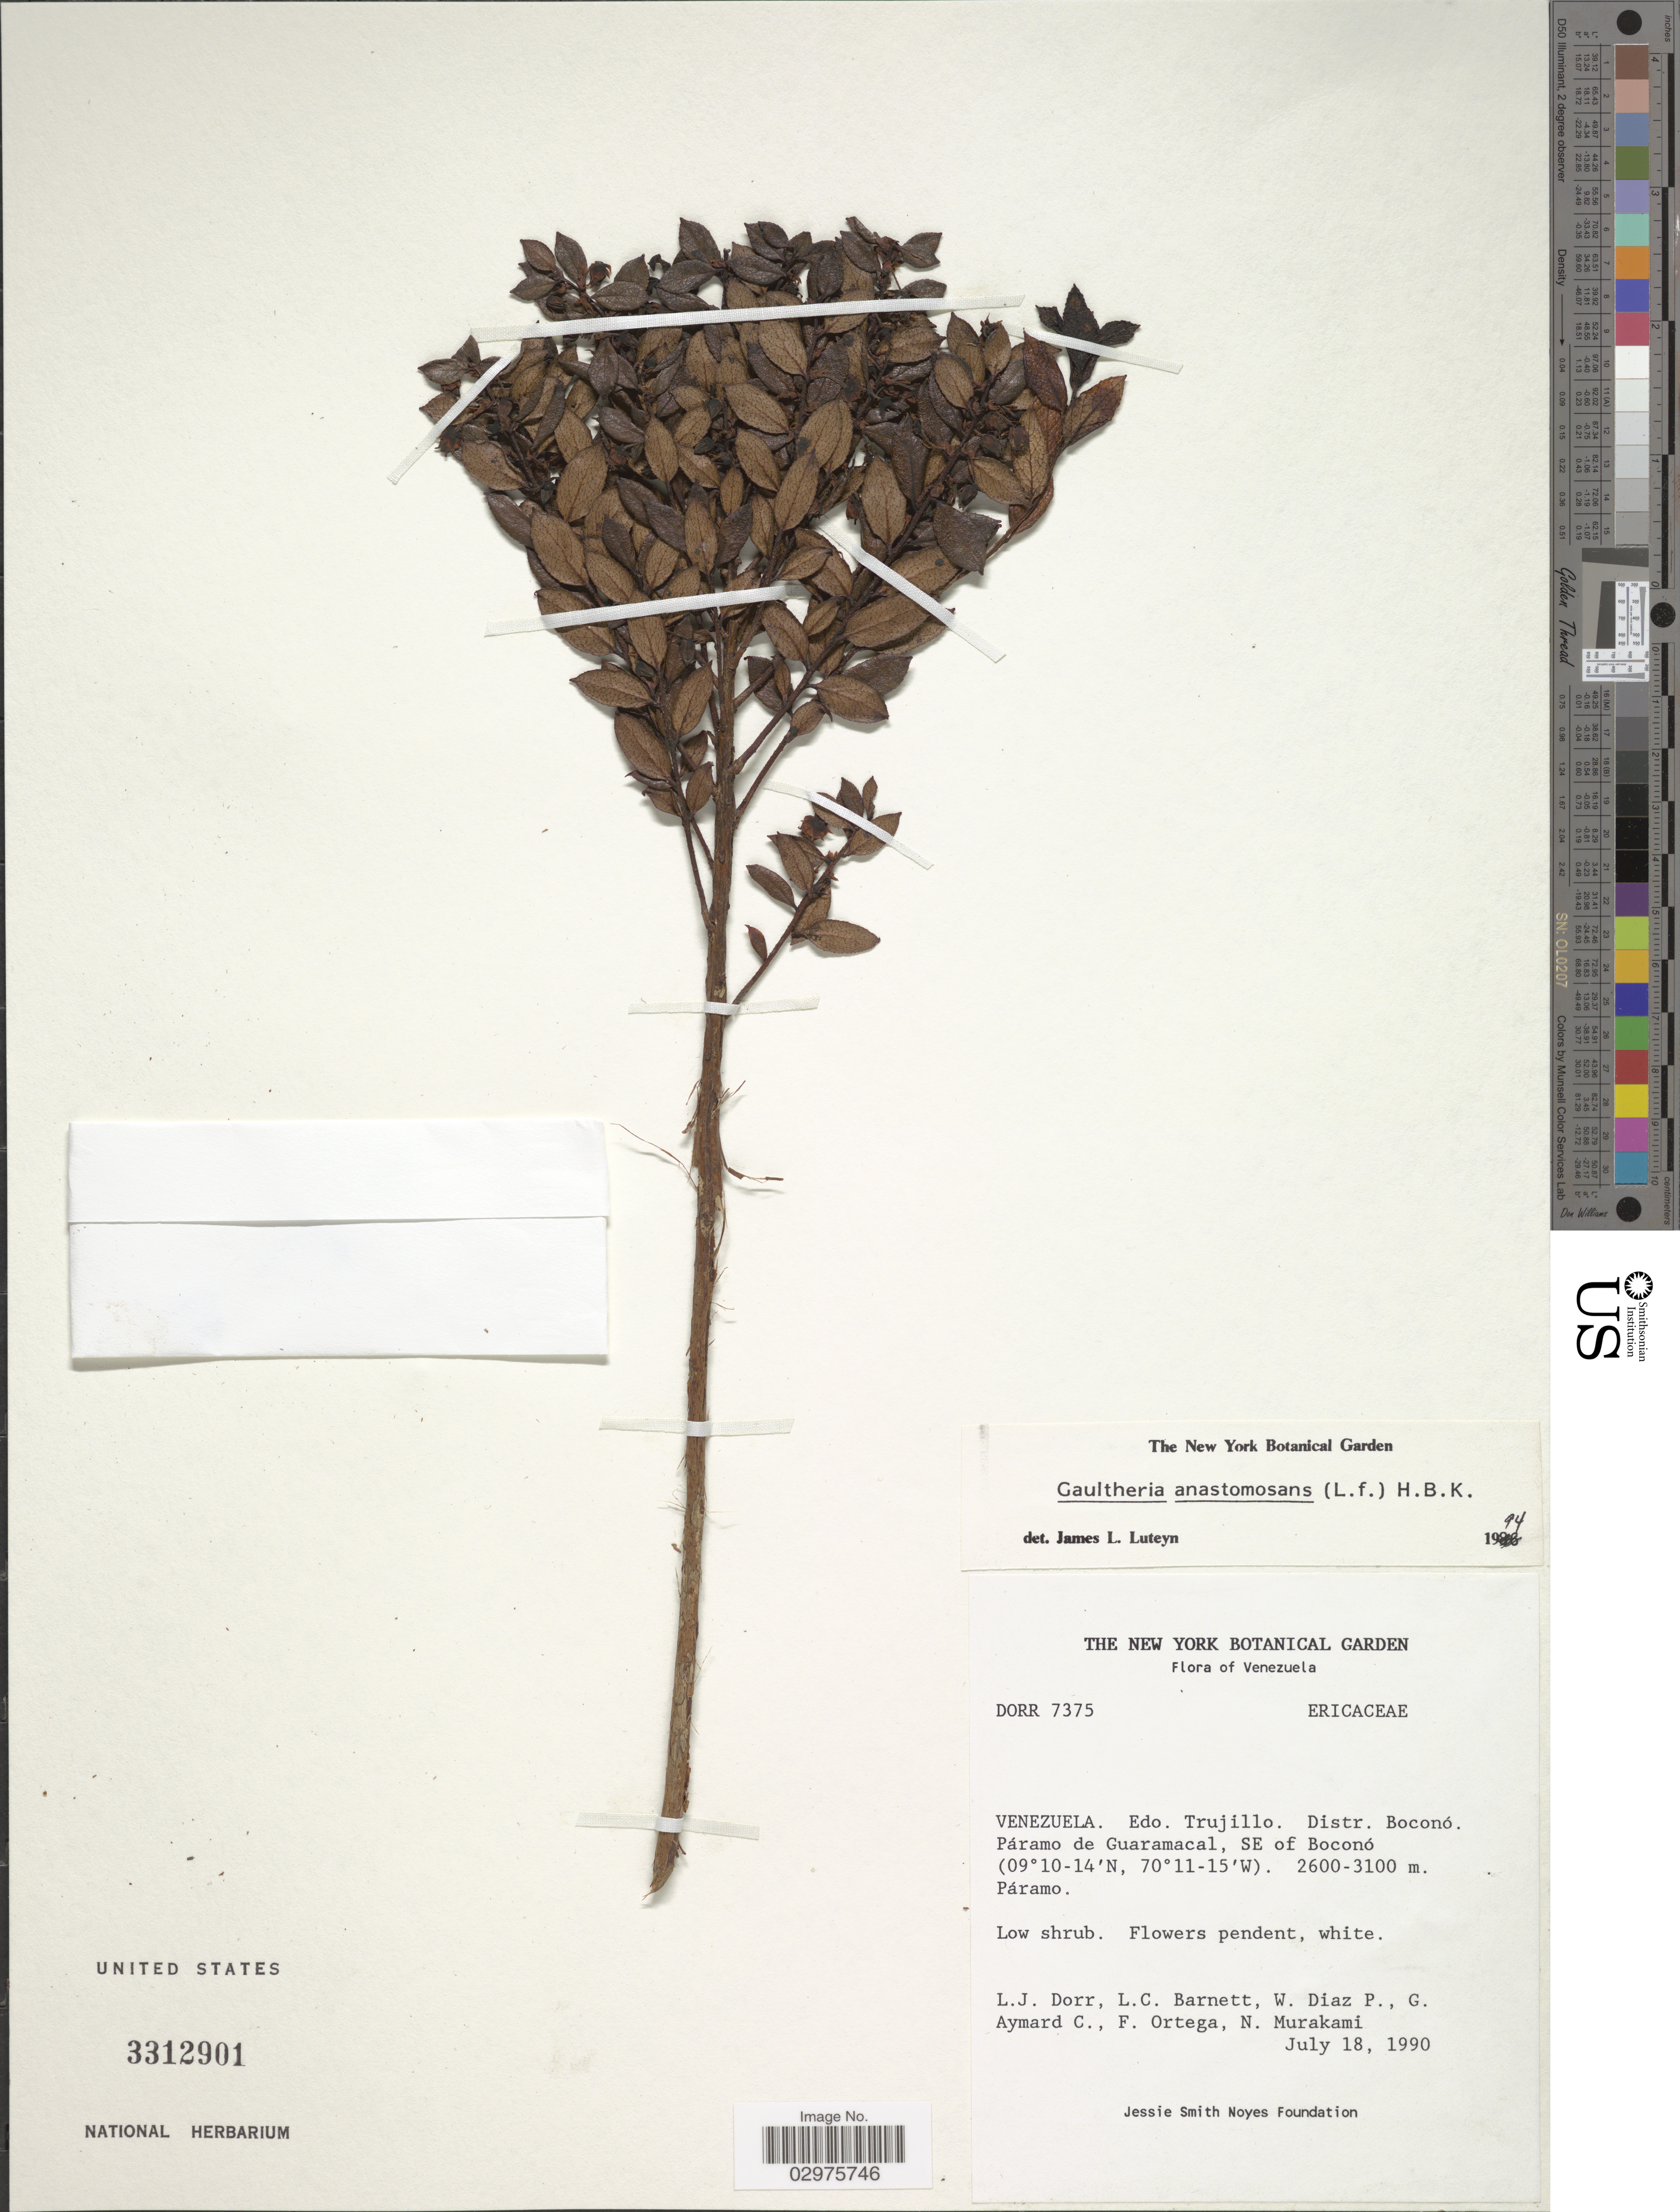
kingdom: Plantae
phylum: Tracheophyta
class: Magnoliopsida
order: Ericales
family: Ericaceae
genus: Gaultheria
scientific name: Gaultheria anastomosans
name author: (L. f.) Kunth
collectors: L. J. Dorr, L. C. Barnett, W. Díaz P., G. A. Aymard, F. J. Ortega & N. Murakami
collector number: DORR 7375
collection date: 1990-07-18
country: Venezuela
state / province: Trujillo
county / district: Boconó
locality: Páramo de Guaramacal, SE of Boconó.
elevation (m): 2600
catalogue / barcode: US 3312901